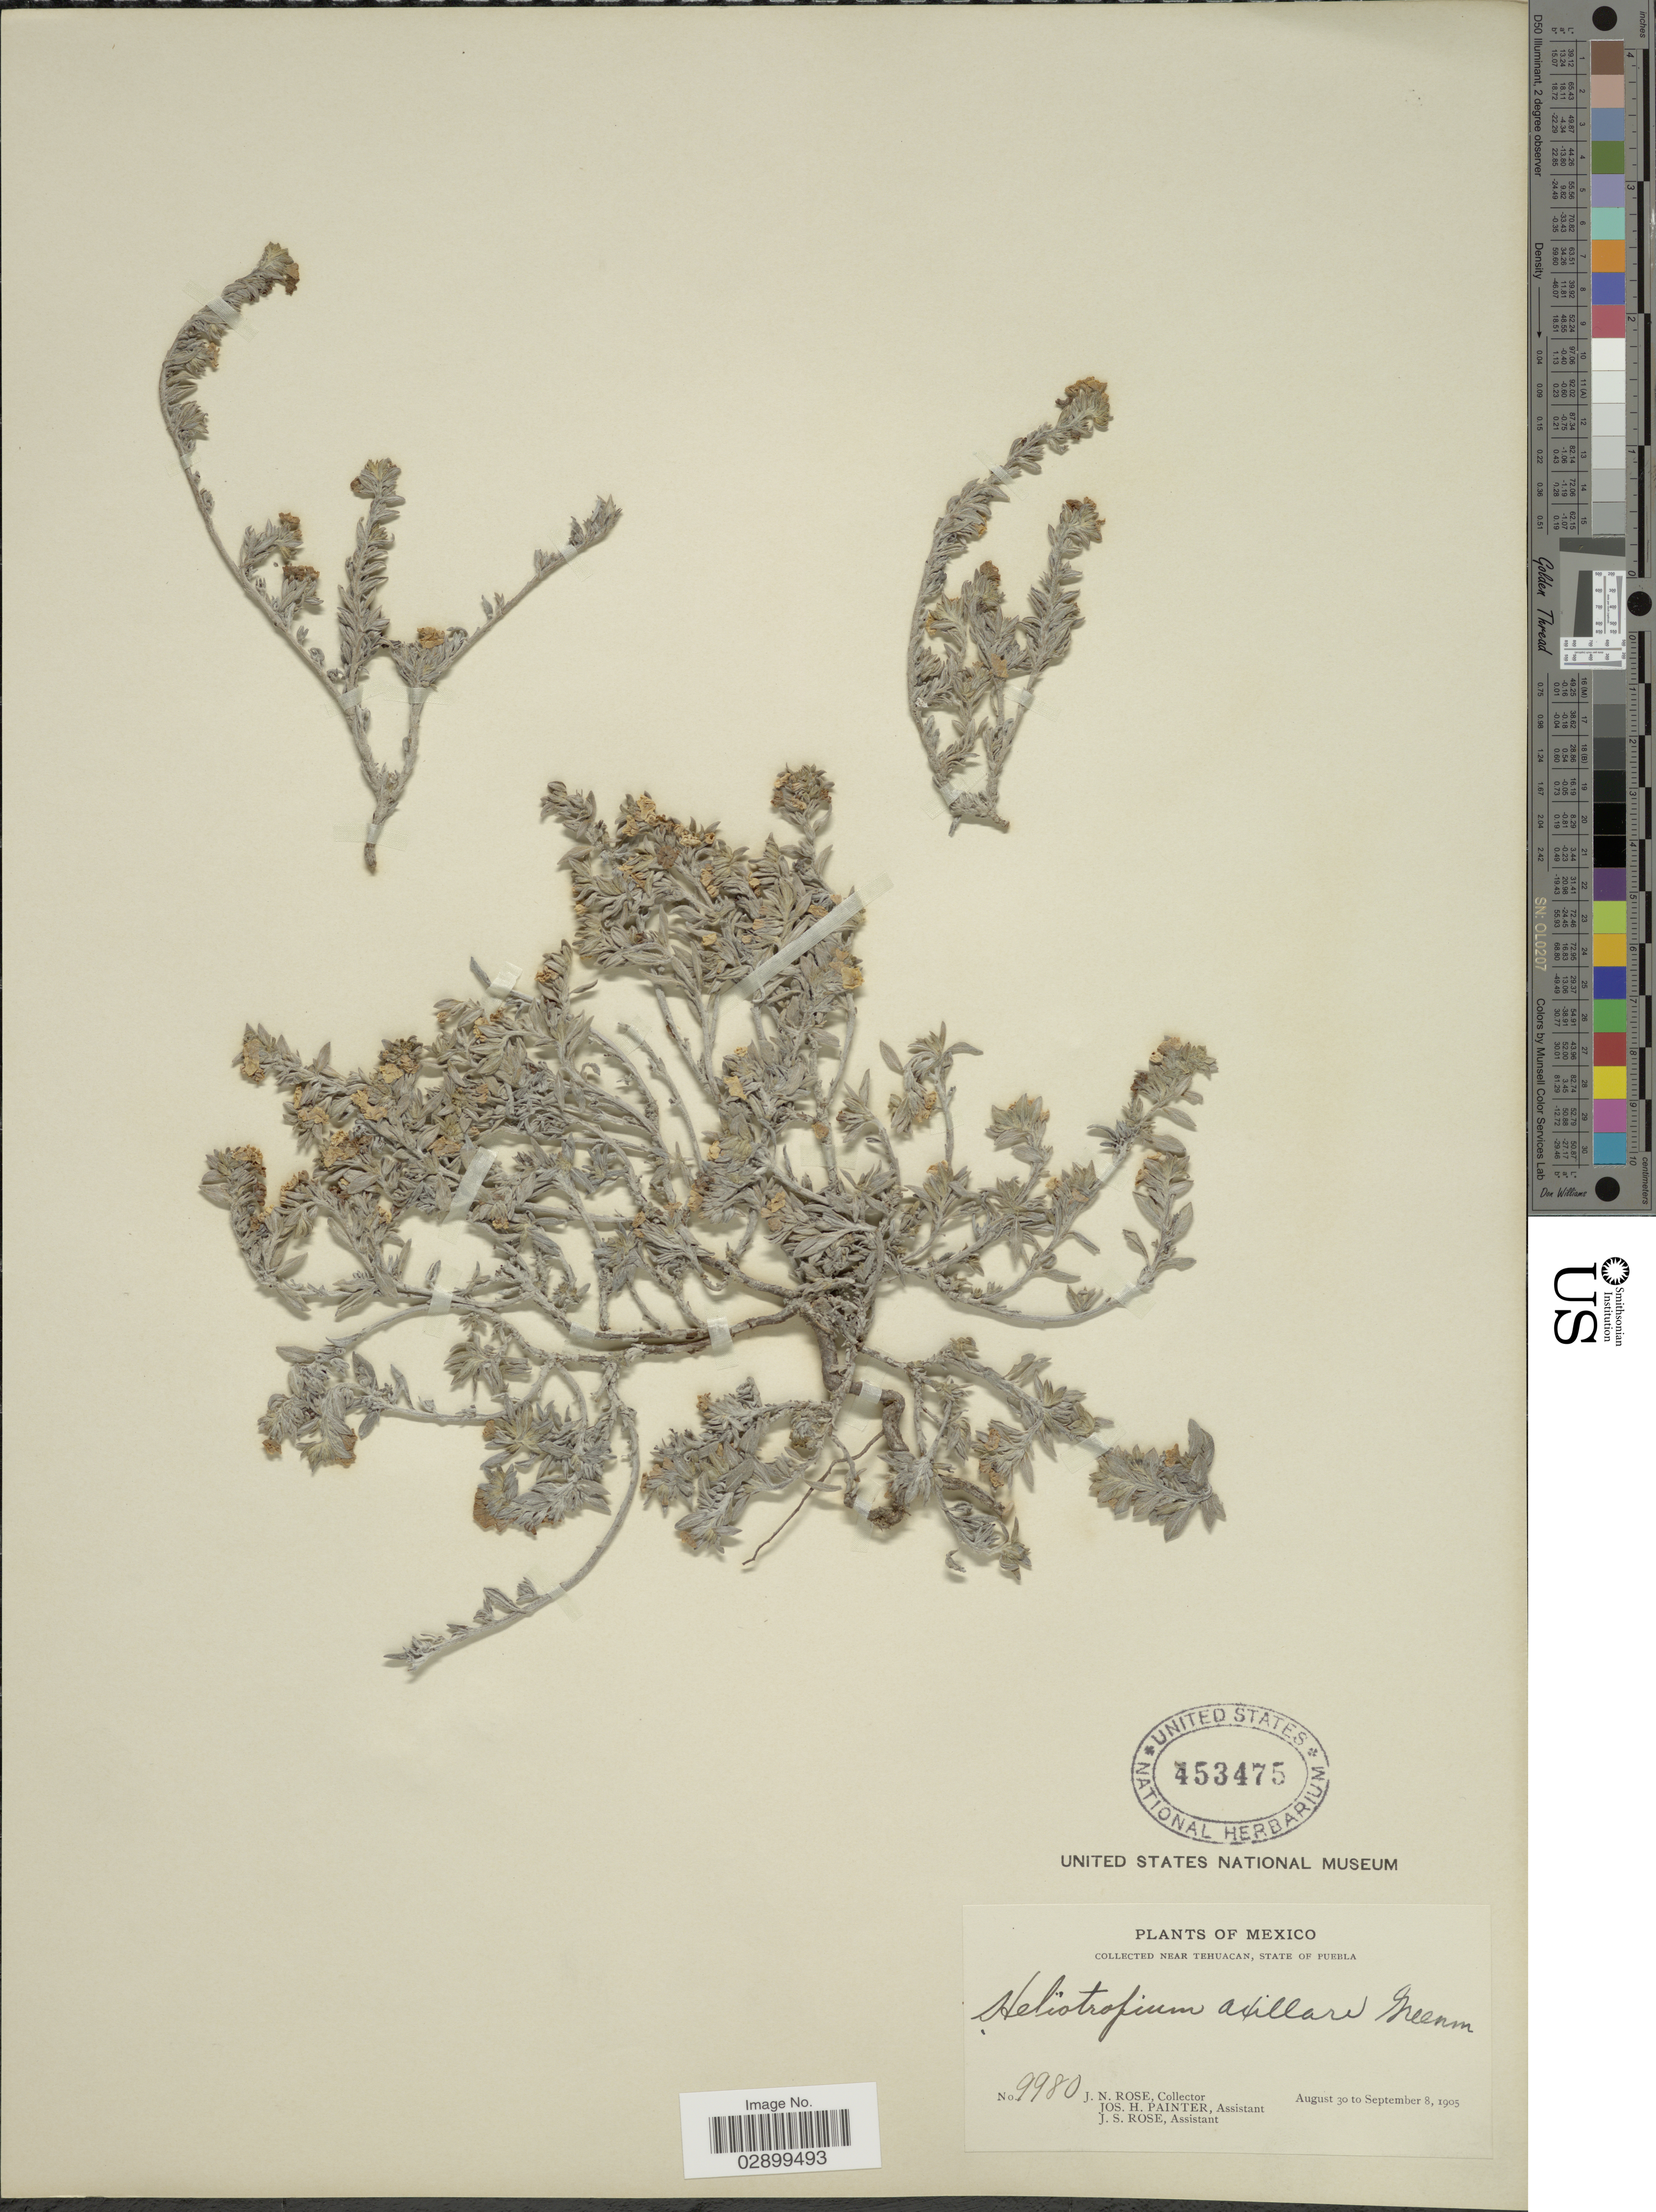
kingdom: Plantae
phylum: Tracheophyta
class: Magnoliopsida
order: Boraginales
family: Heliotropiaceae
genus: Heliotropium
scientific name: Heliotropium axillare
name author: Greenm.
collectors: J. N. Rose, J. H. Painter & J. S. Rose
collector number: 9980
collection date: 1905-08-30/1905-09-08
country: Mexico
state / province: Puebla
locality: Near Tehuacan, State of Puebla.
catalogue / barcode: US 453475